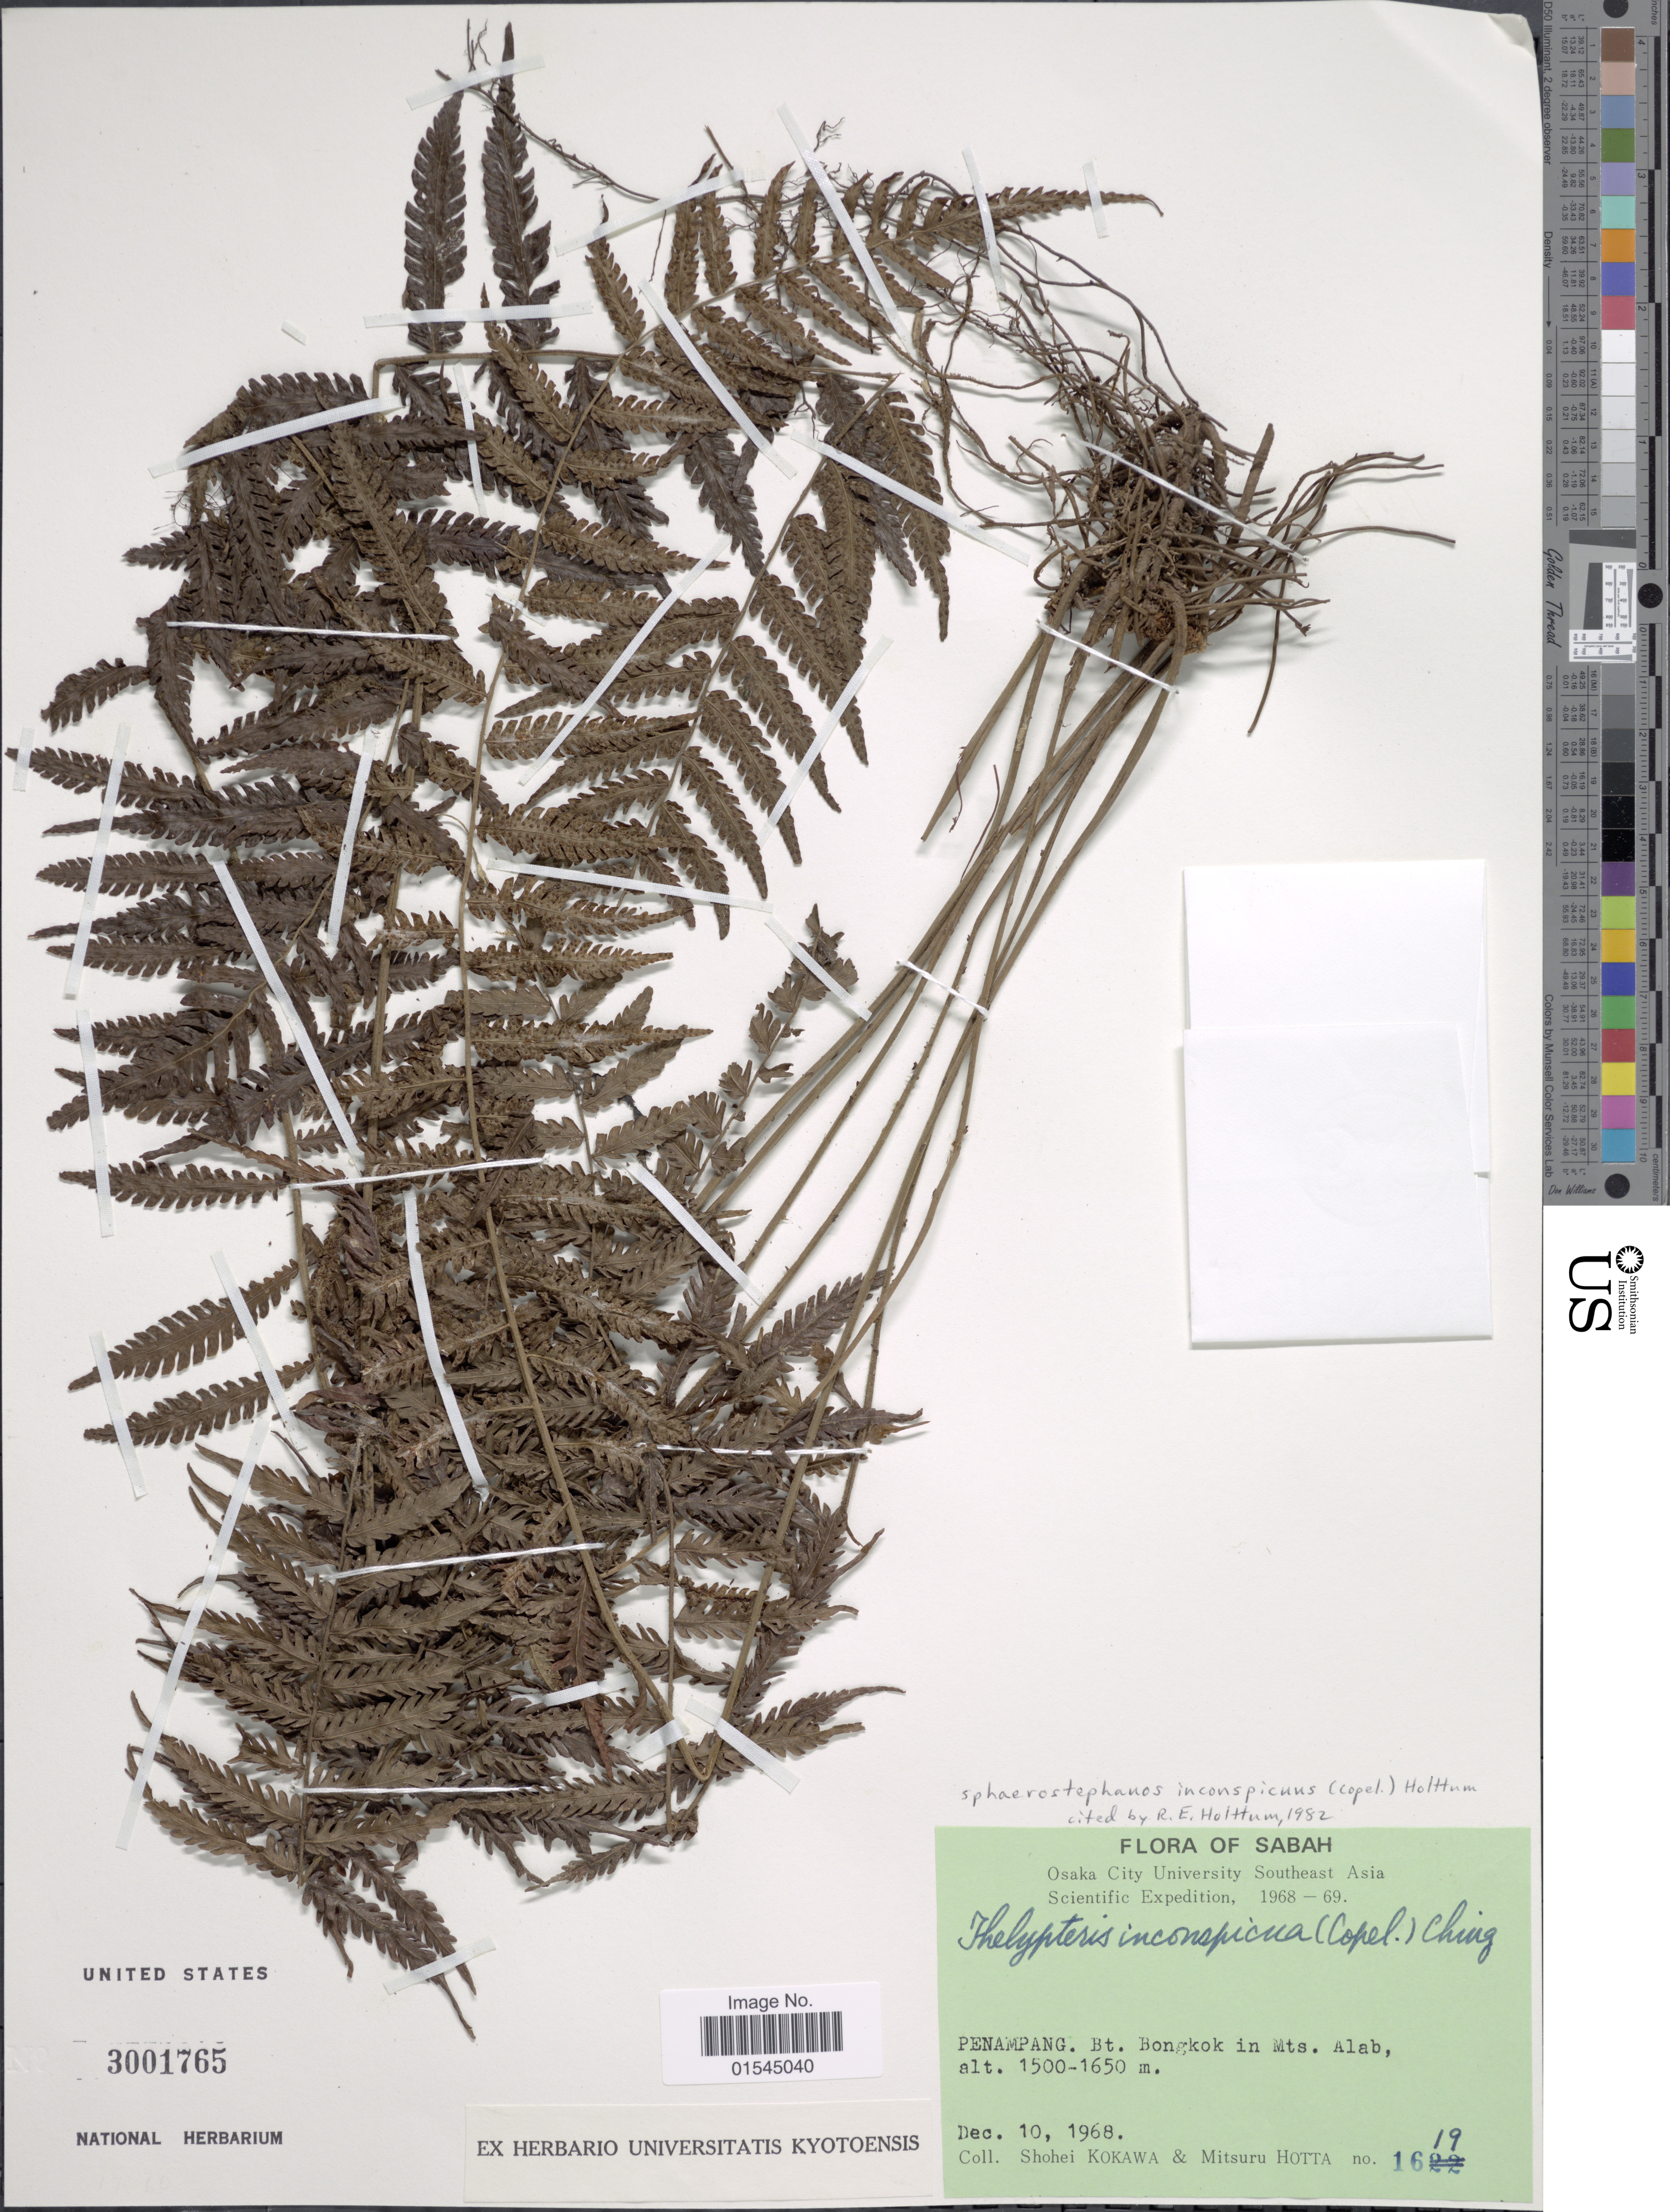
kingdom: Plantae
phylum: Tracheophyta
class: Polypodiopsida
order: Polypodiales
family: Thelypteridaceae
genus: Sphaerostephanos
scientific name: Sphaerostephanos inconspicuus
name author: (Copel.) Holttum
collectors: S. Kokawa & M. Hotta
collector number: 1619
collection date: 1968-12-10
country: Malaysia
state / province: Sabah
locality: Penampang. Bt. Bongkok in Mts. Alab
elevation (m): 1500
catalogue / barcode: US 3001765